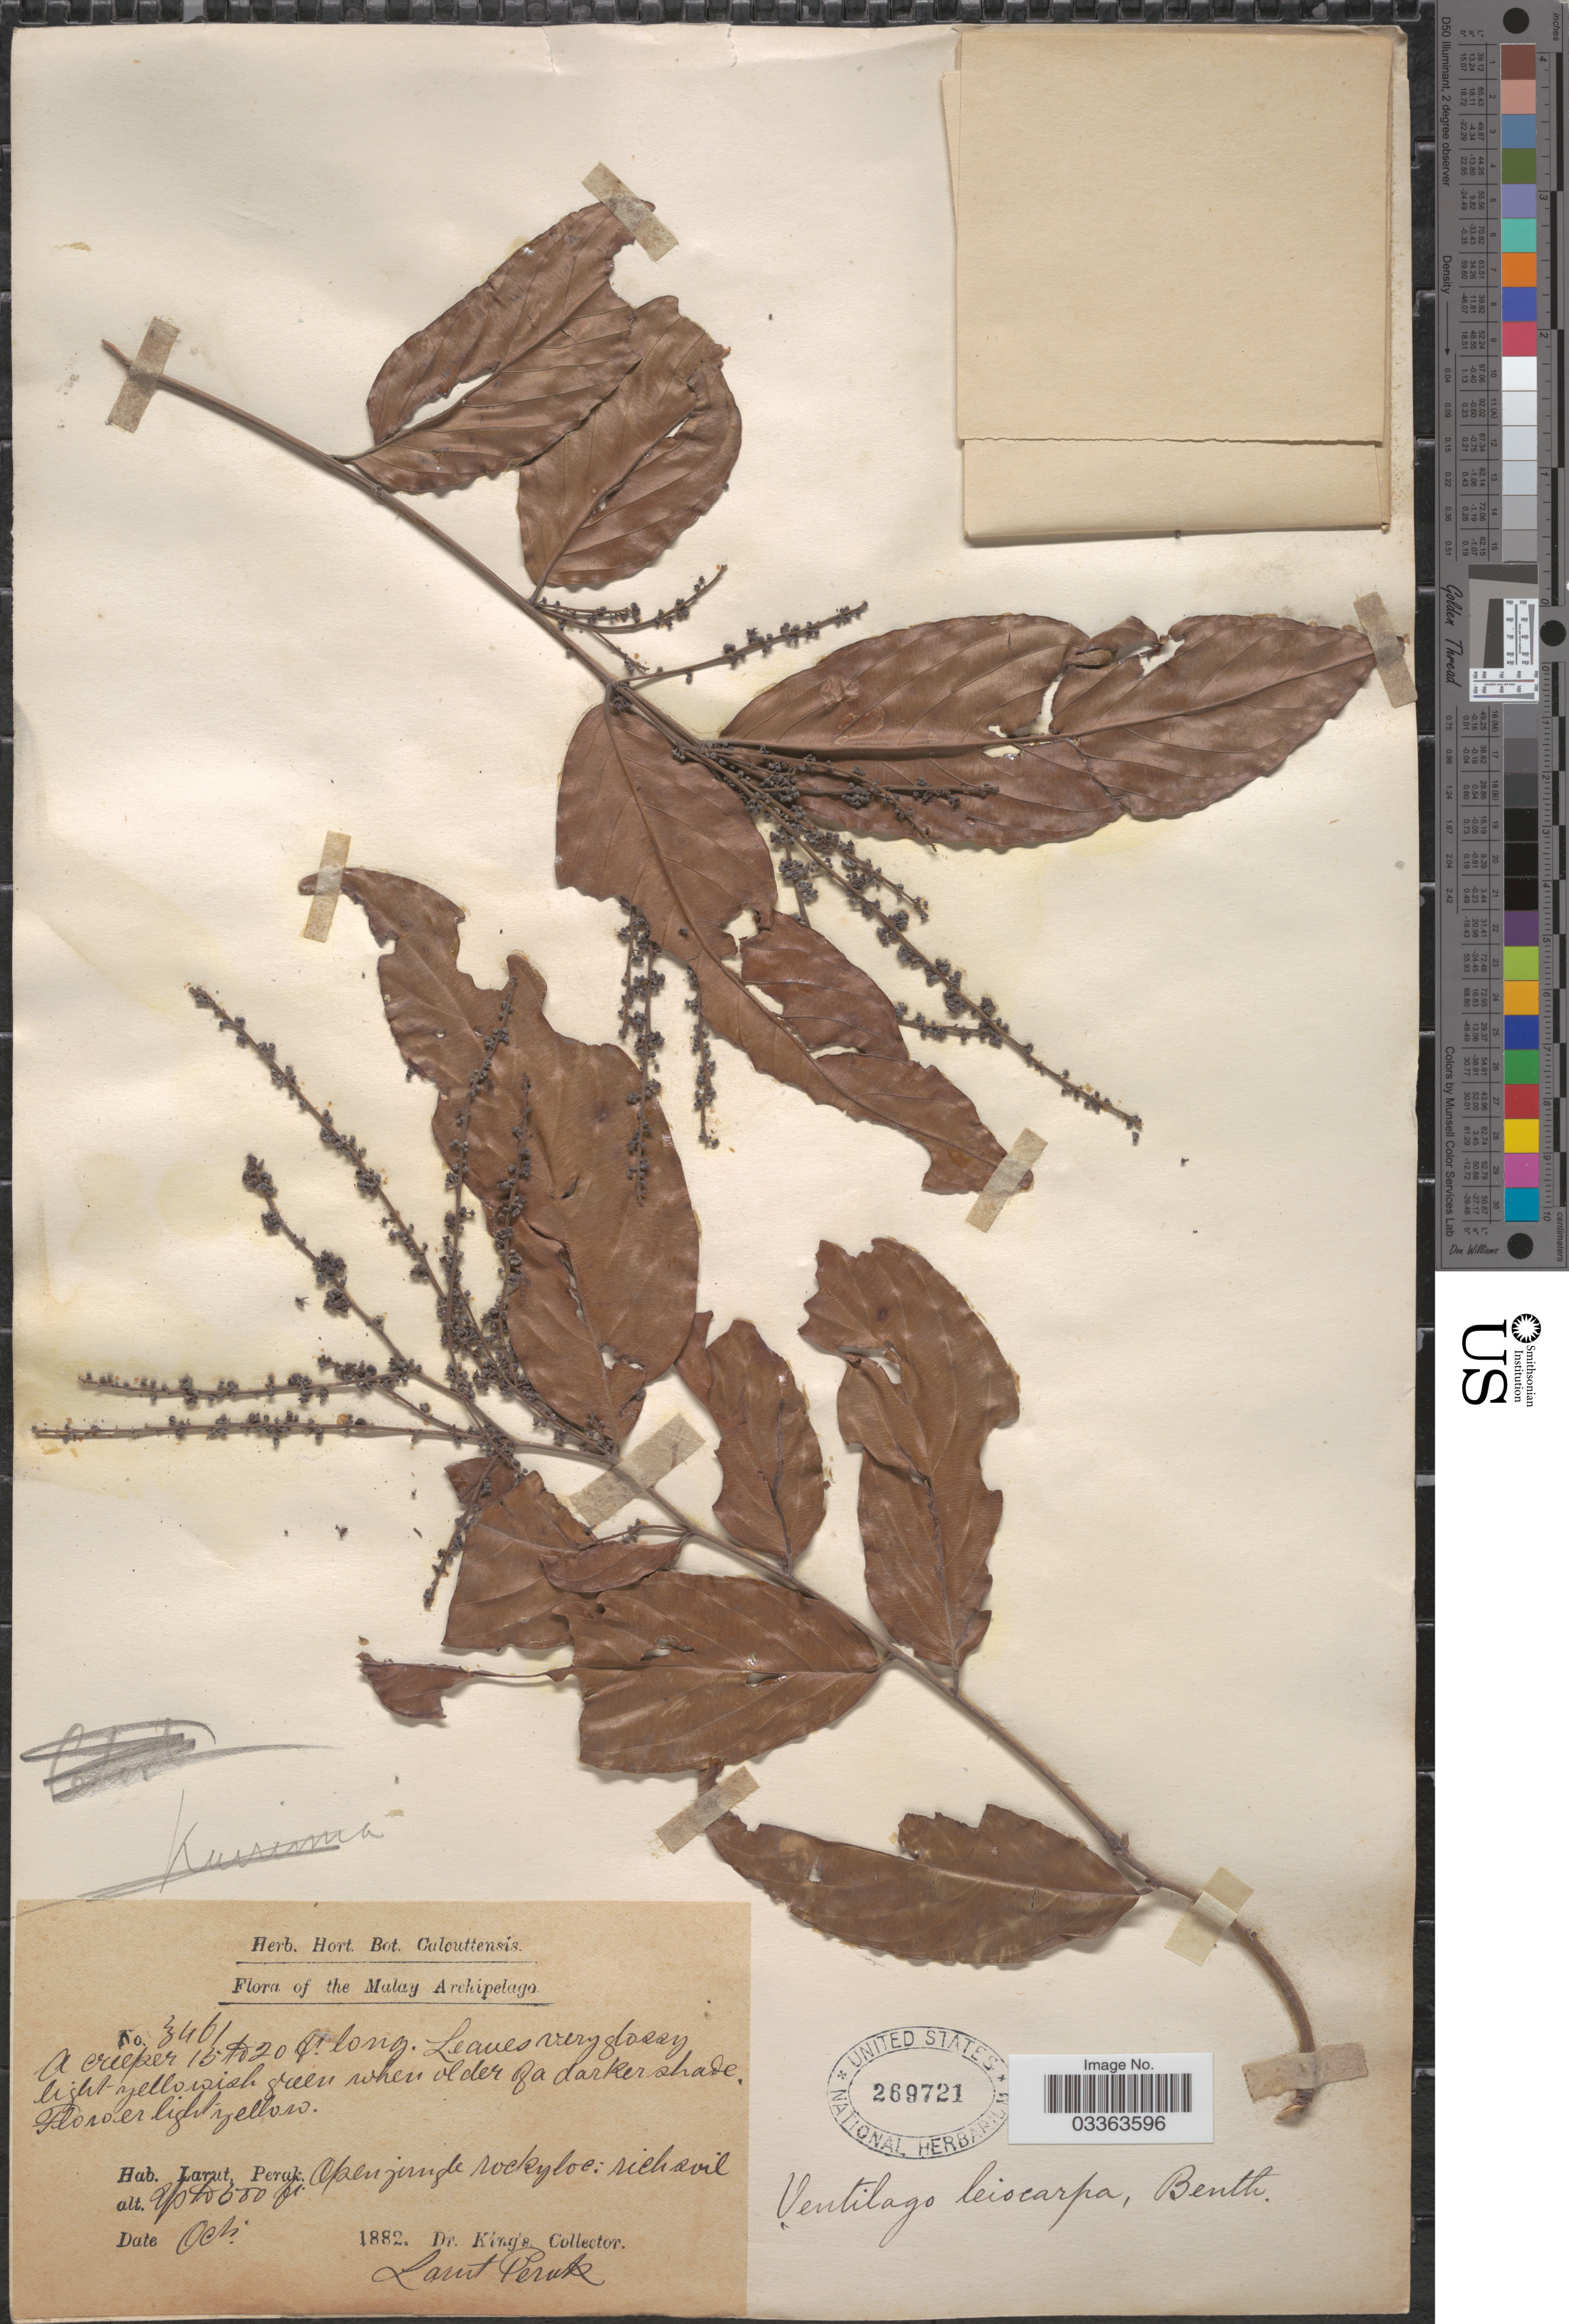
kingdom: Plantae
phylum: Tracheophyta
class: Magnoliopsida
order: Rosales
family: Rhamnaceae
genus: Ventilago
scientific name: Ventilago leiocarpa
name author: Benth.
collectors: Dr. King's collector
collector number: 3461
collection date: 1882-10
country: Malaysia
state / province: Perak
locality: The Malay Archipelago. Larut.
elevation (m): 61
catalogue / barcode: US 269721